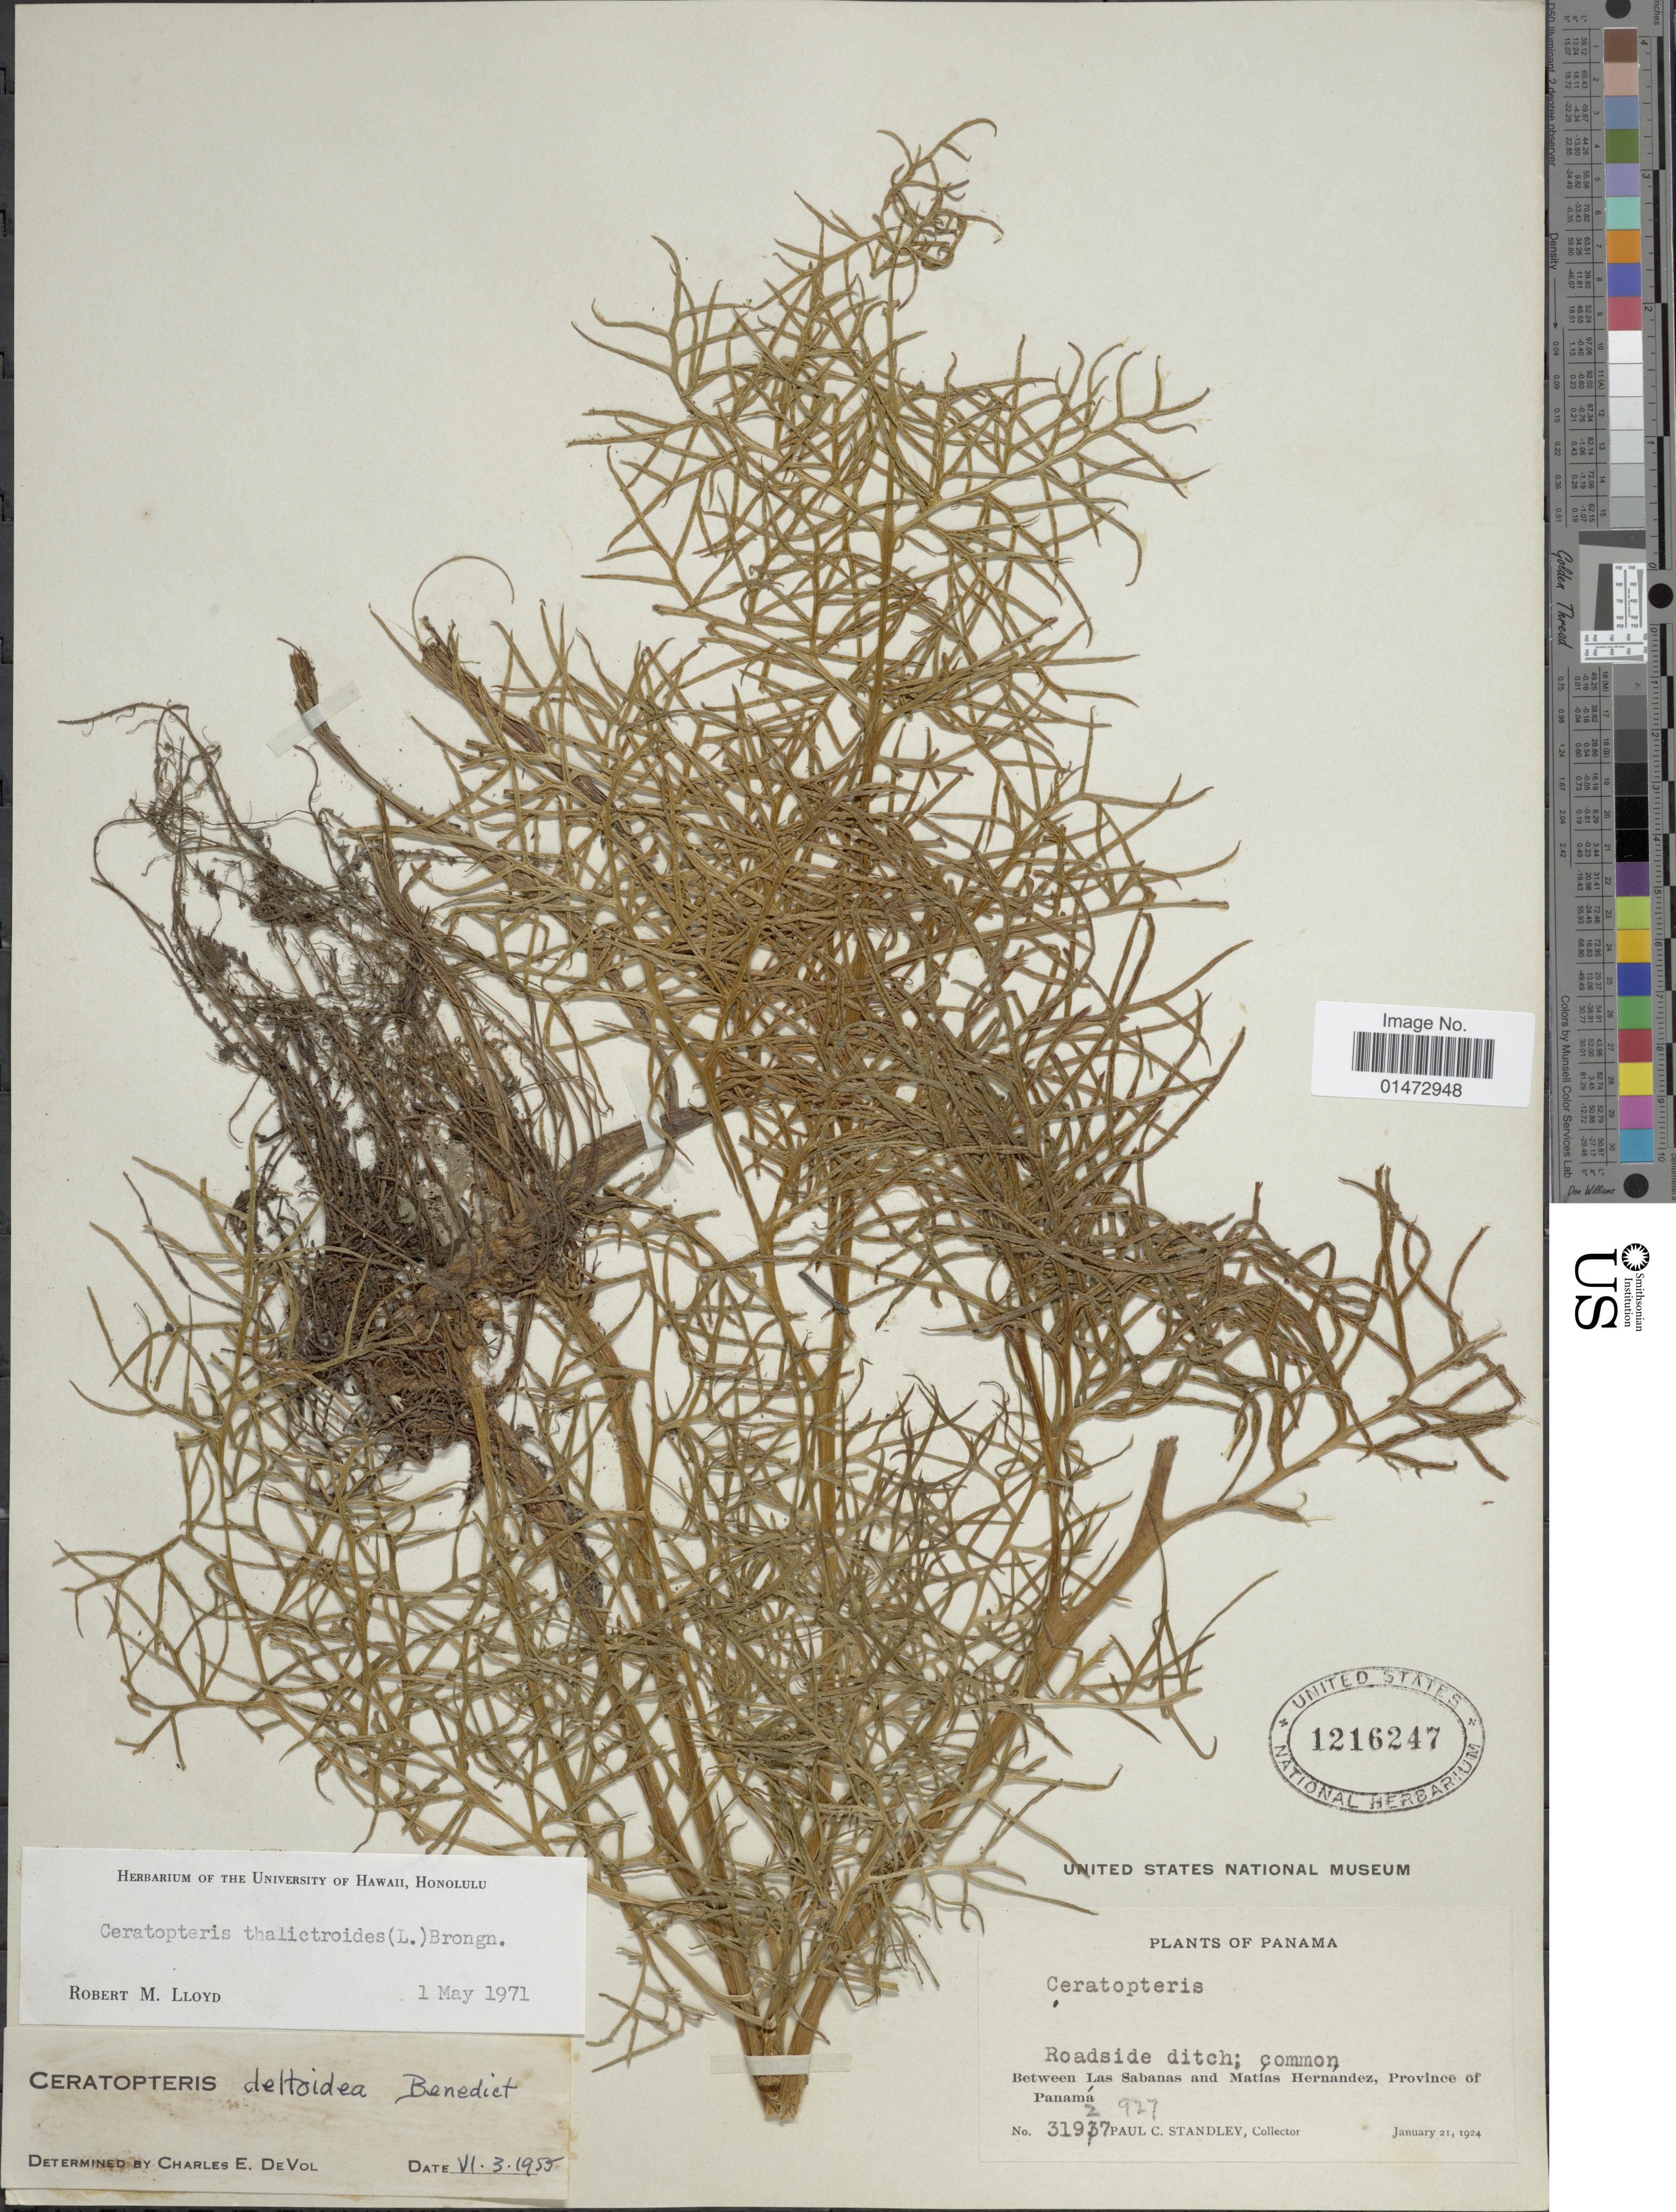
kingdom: Plantae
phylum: Tracheophyta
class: Polypodiopsida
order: Polypodiales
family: Pteridaceae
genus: Ceratopteris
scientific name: Ceratopteris thalictroides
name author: (L.) Brongn.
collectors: P. C. Standley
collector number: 31927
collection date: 1924-01-21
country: Panama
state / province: Panamá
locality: Between Las Sabanas and Matias Hernandez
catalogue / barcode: US 1216247